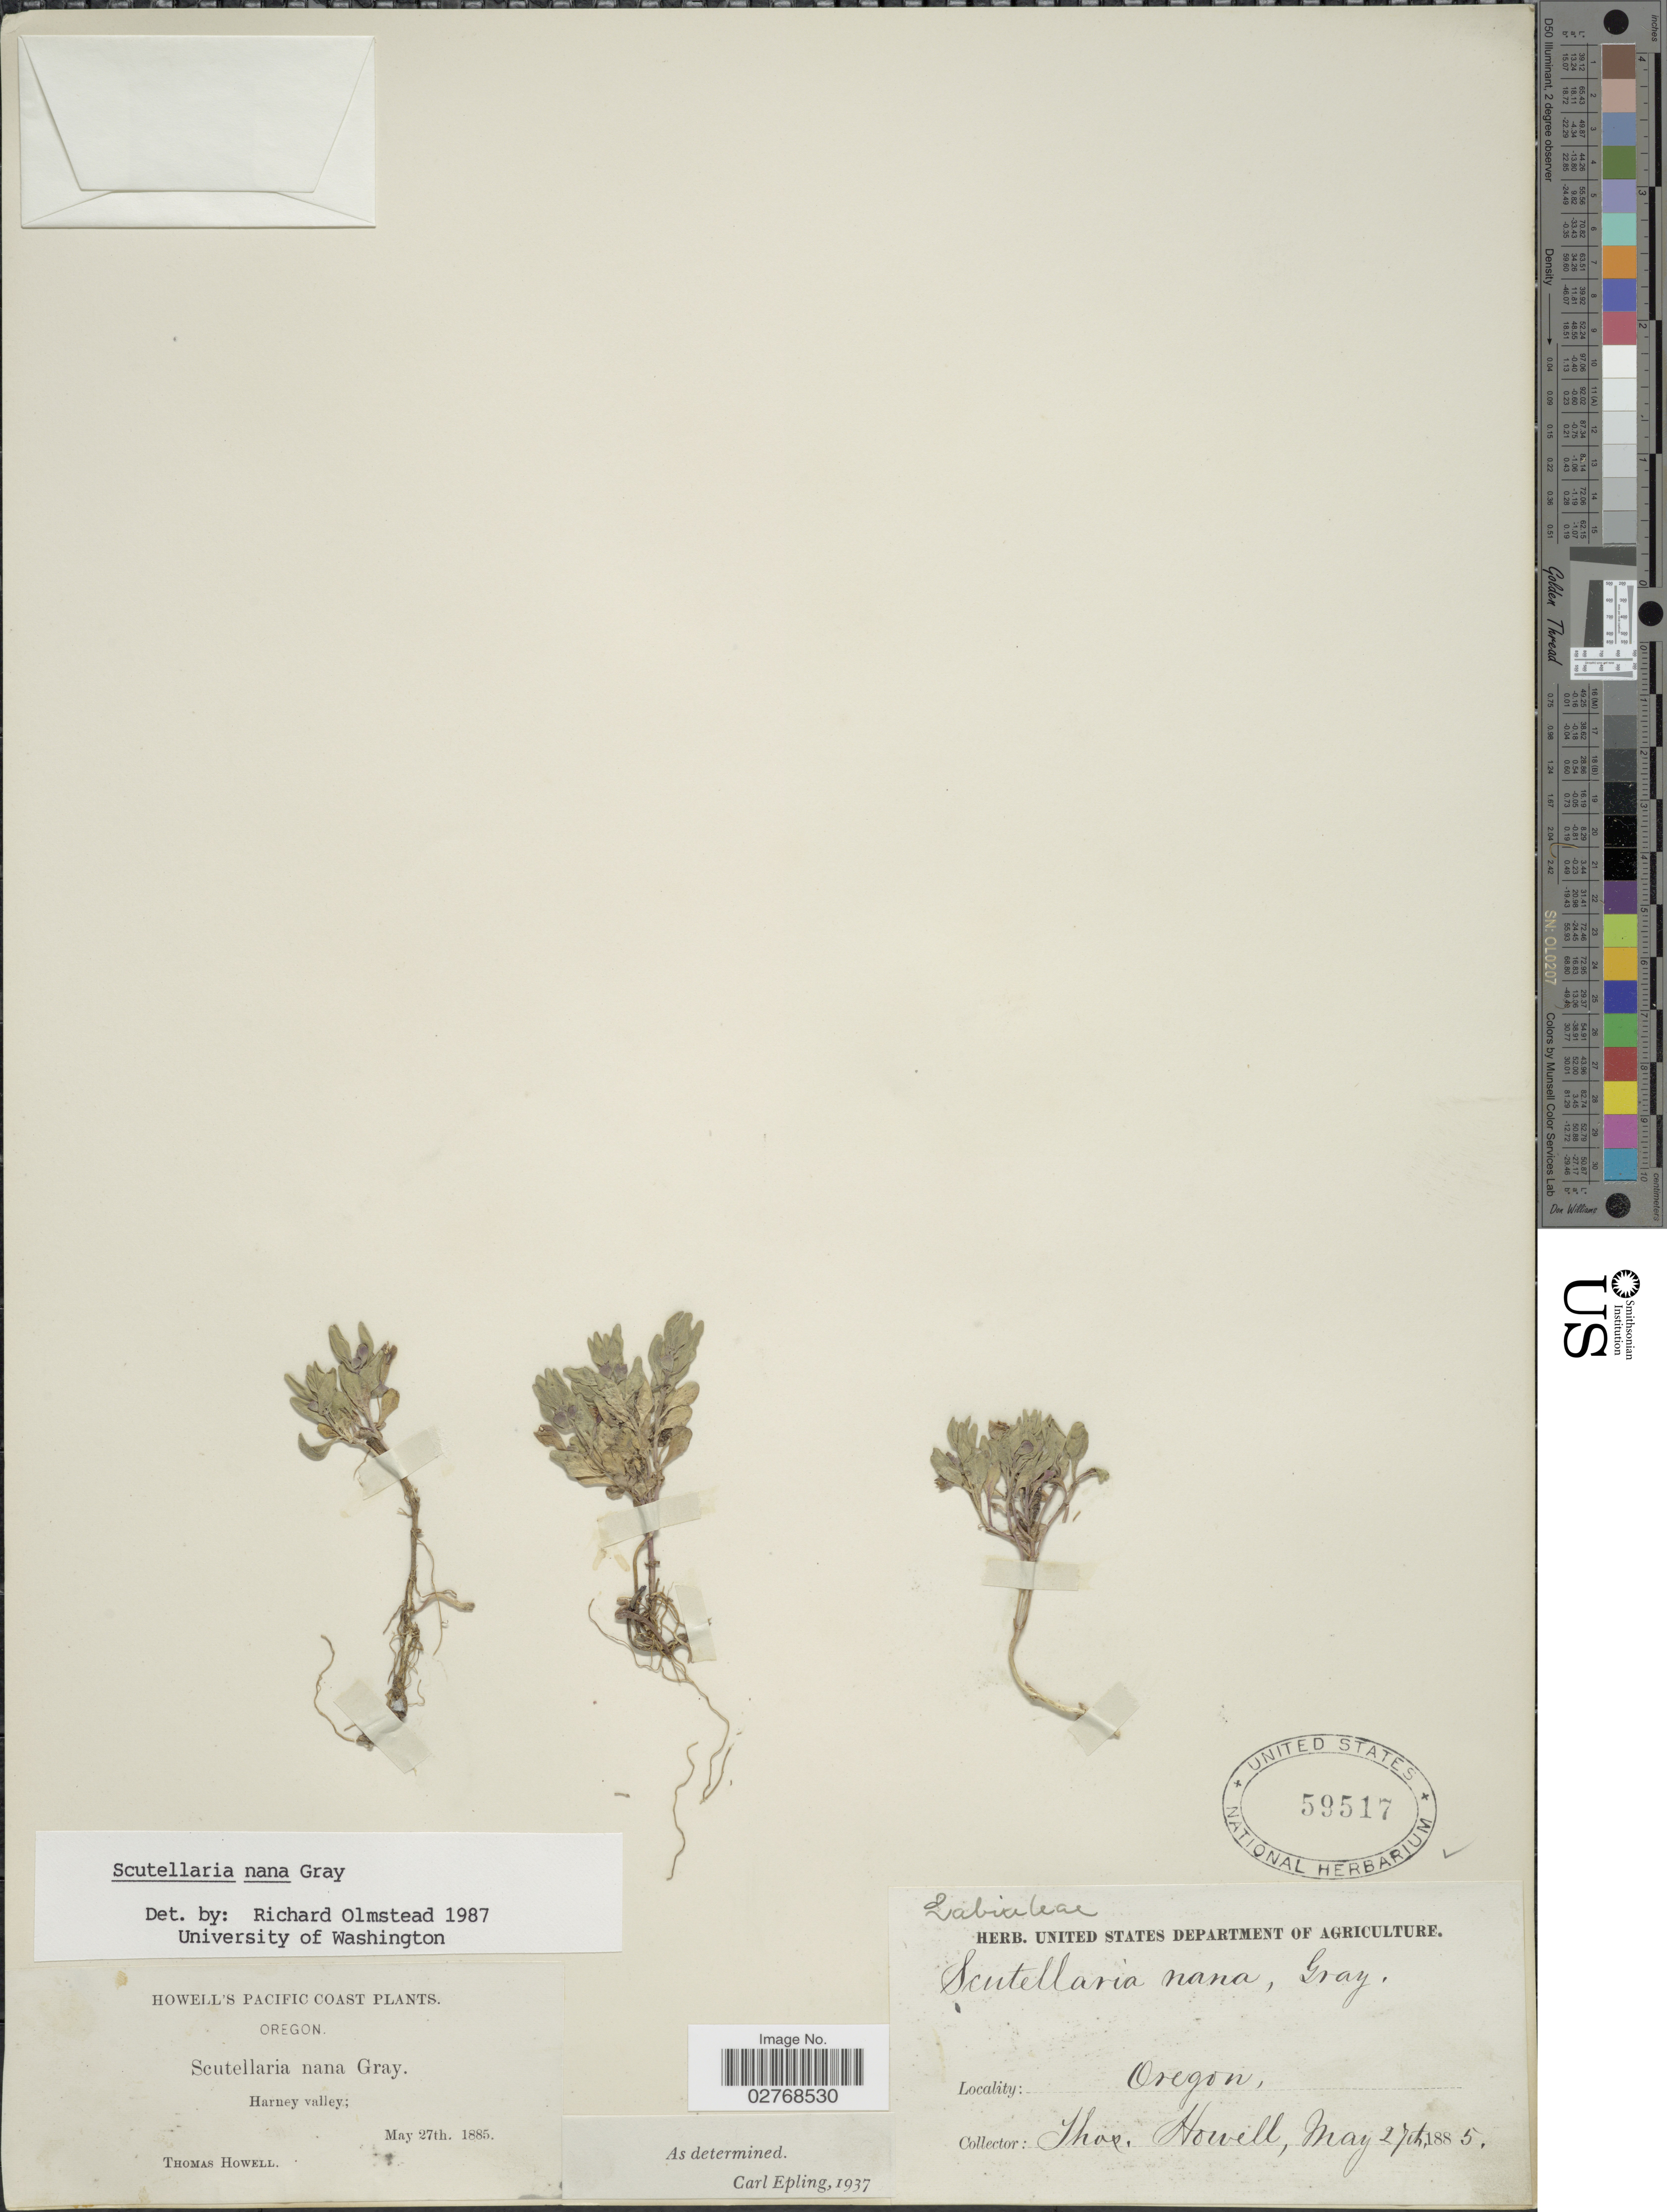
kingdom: Plantae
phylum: Tracheophyta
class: Magnoliopsida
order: Lamiales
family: Lamiaceae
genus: Scutellaria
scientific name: Scutellaria nana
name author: A. Gray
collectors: T. Howell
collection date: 1885-05-27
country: United States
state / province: Oregon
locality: Pacific Coast. Harney valley.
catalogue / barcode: US 59517